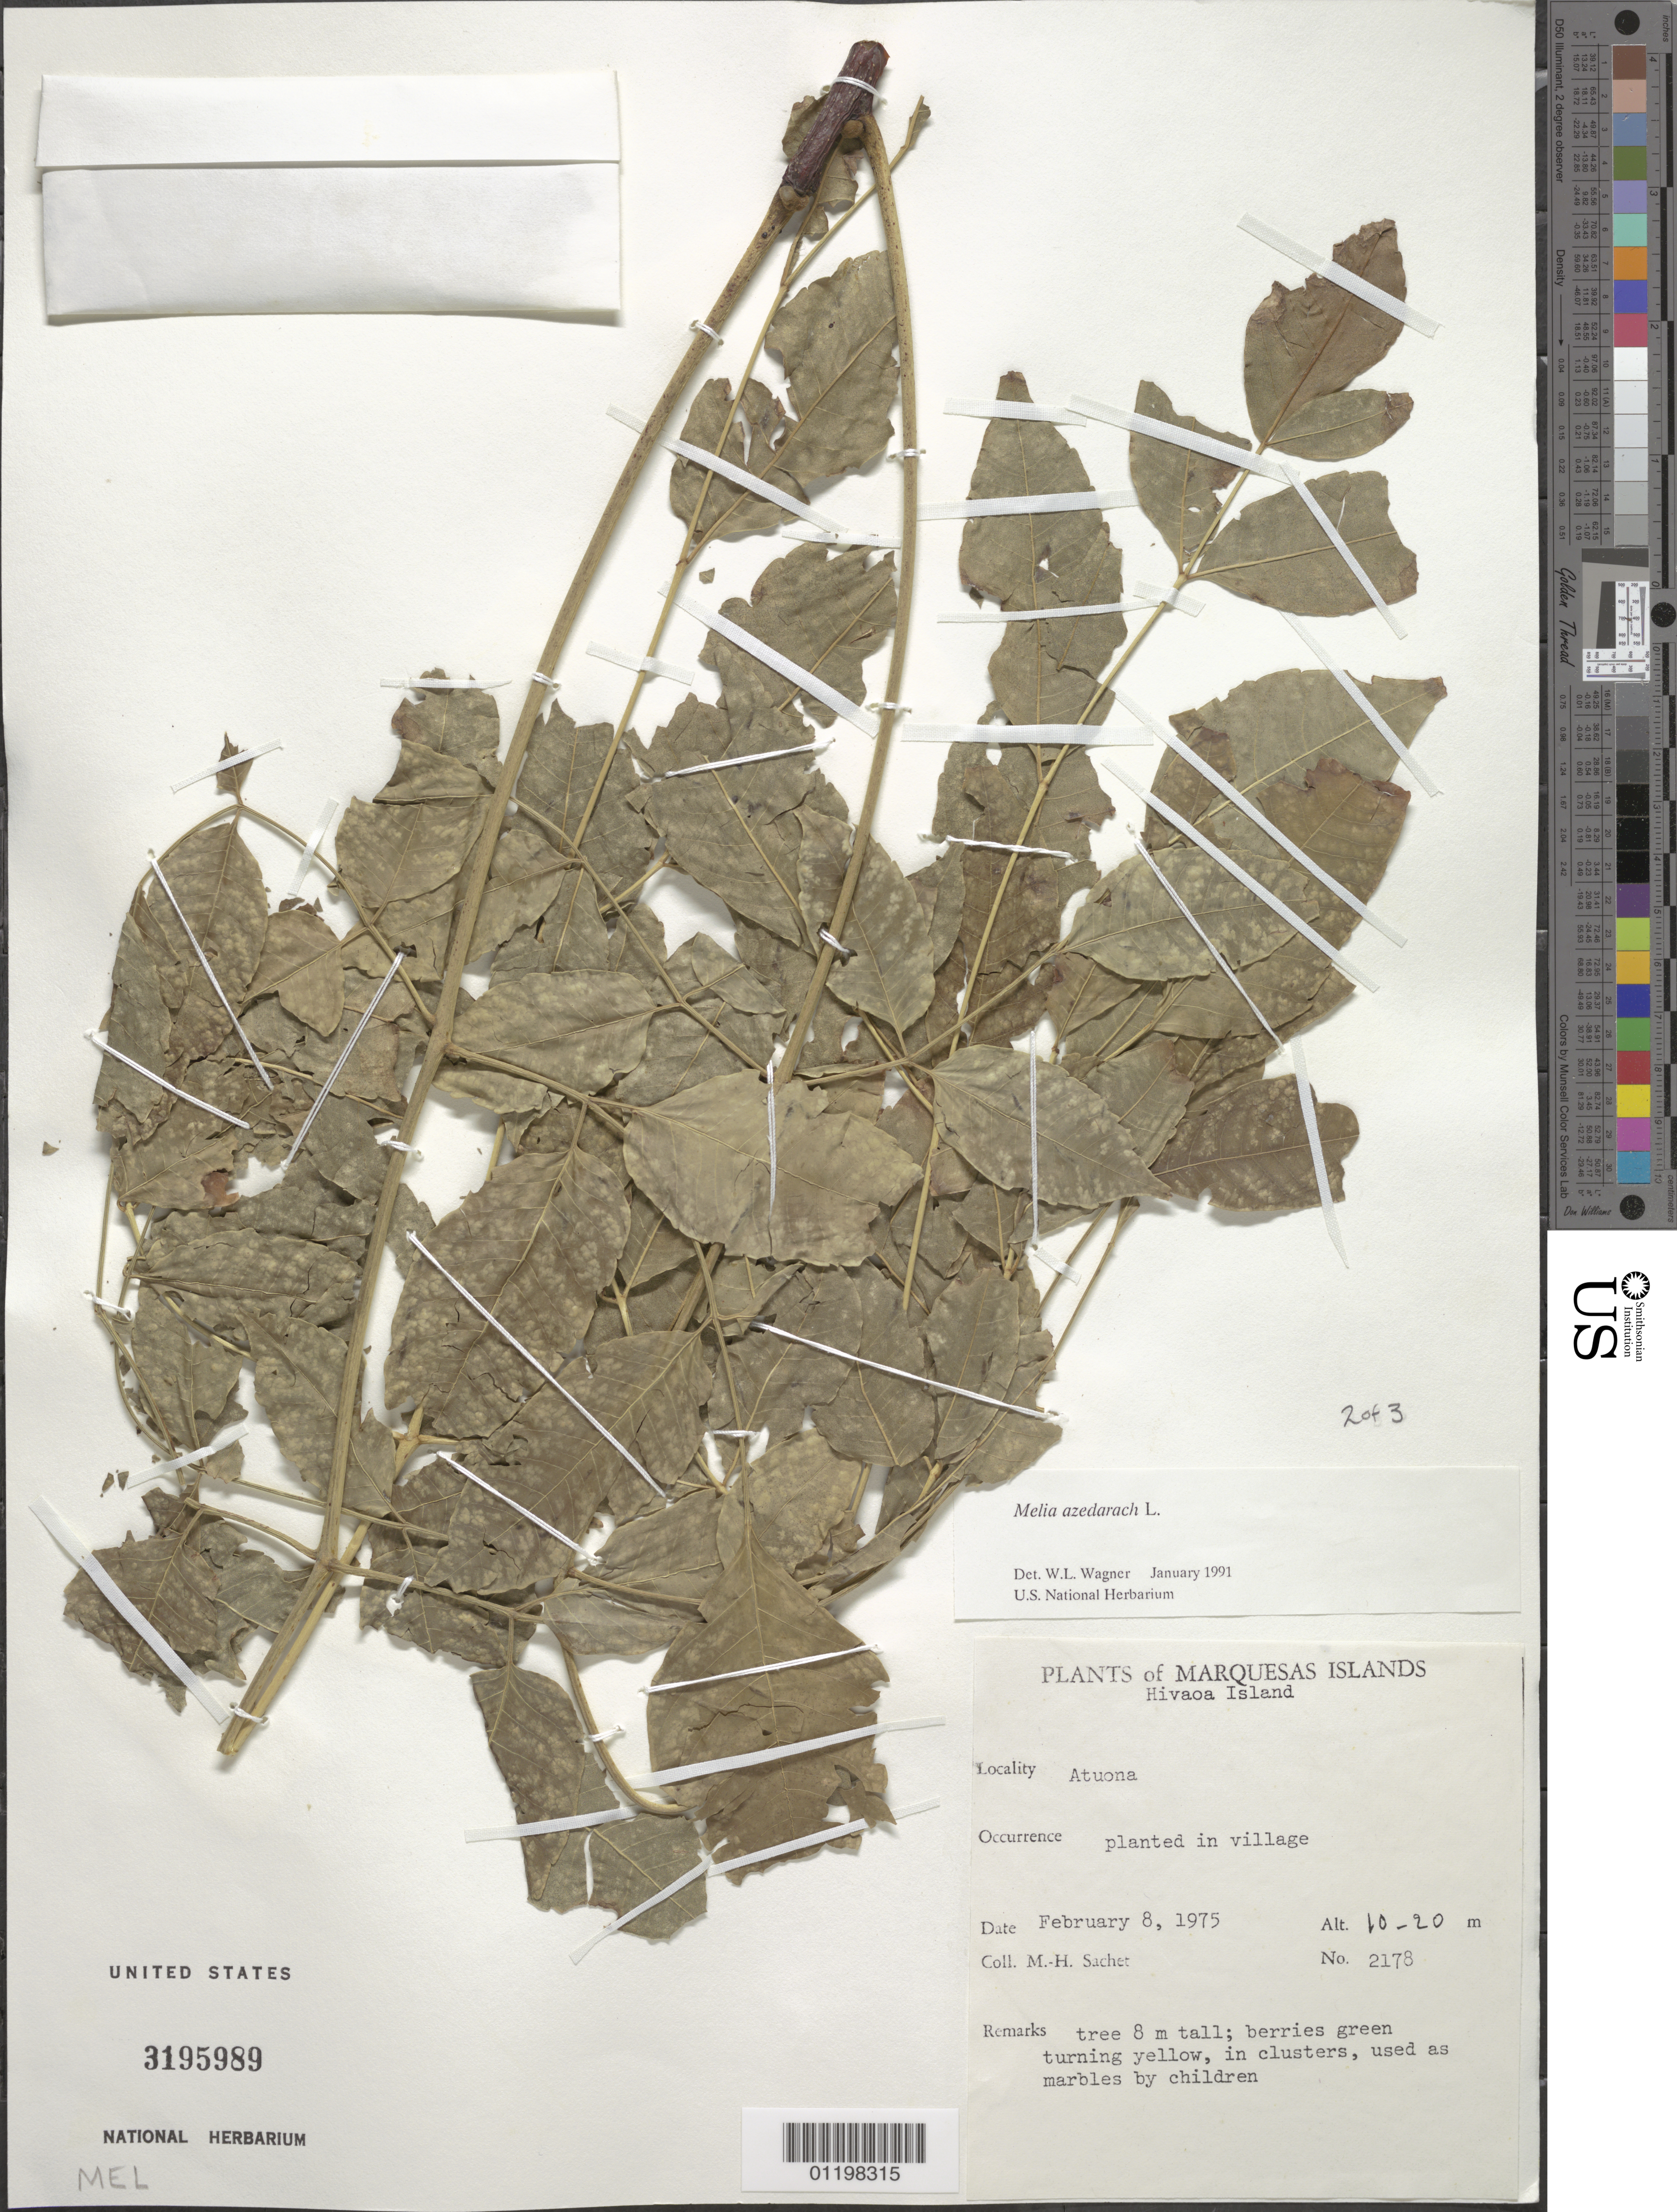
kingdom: Plantae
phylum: Tracheophyta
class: Magnoliopsida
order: Sapindales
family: Meliaceae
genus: Melia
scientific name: Melia azedarach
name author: L.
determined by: Wagner, W. L., (BOT), Smithsonian Institution - National Museum of Natural History (UNITED STATES)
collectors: M.-H. Sachet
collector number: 2178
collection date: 1975-02-08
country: French Polynesia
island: Hiva Oa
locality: Atuona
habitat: Planted in village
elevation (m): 10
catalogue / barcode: US 3195989